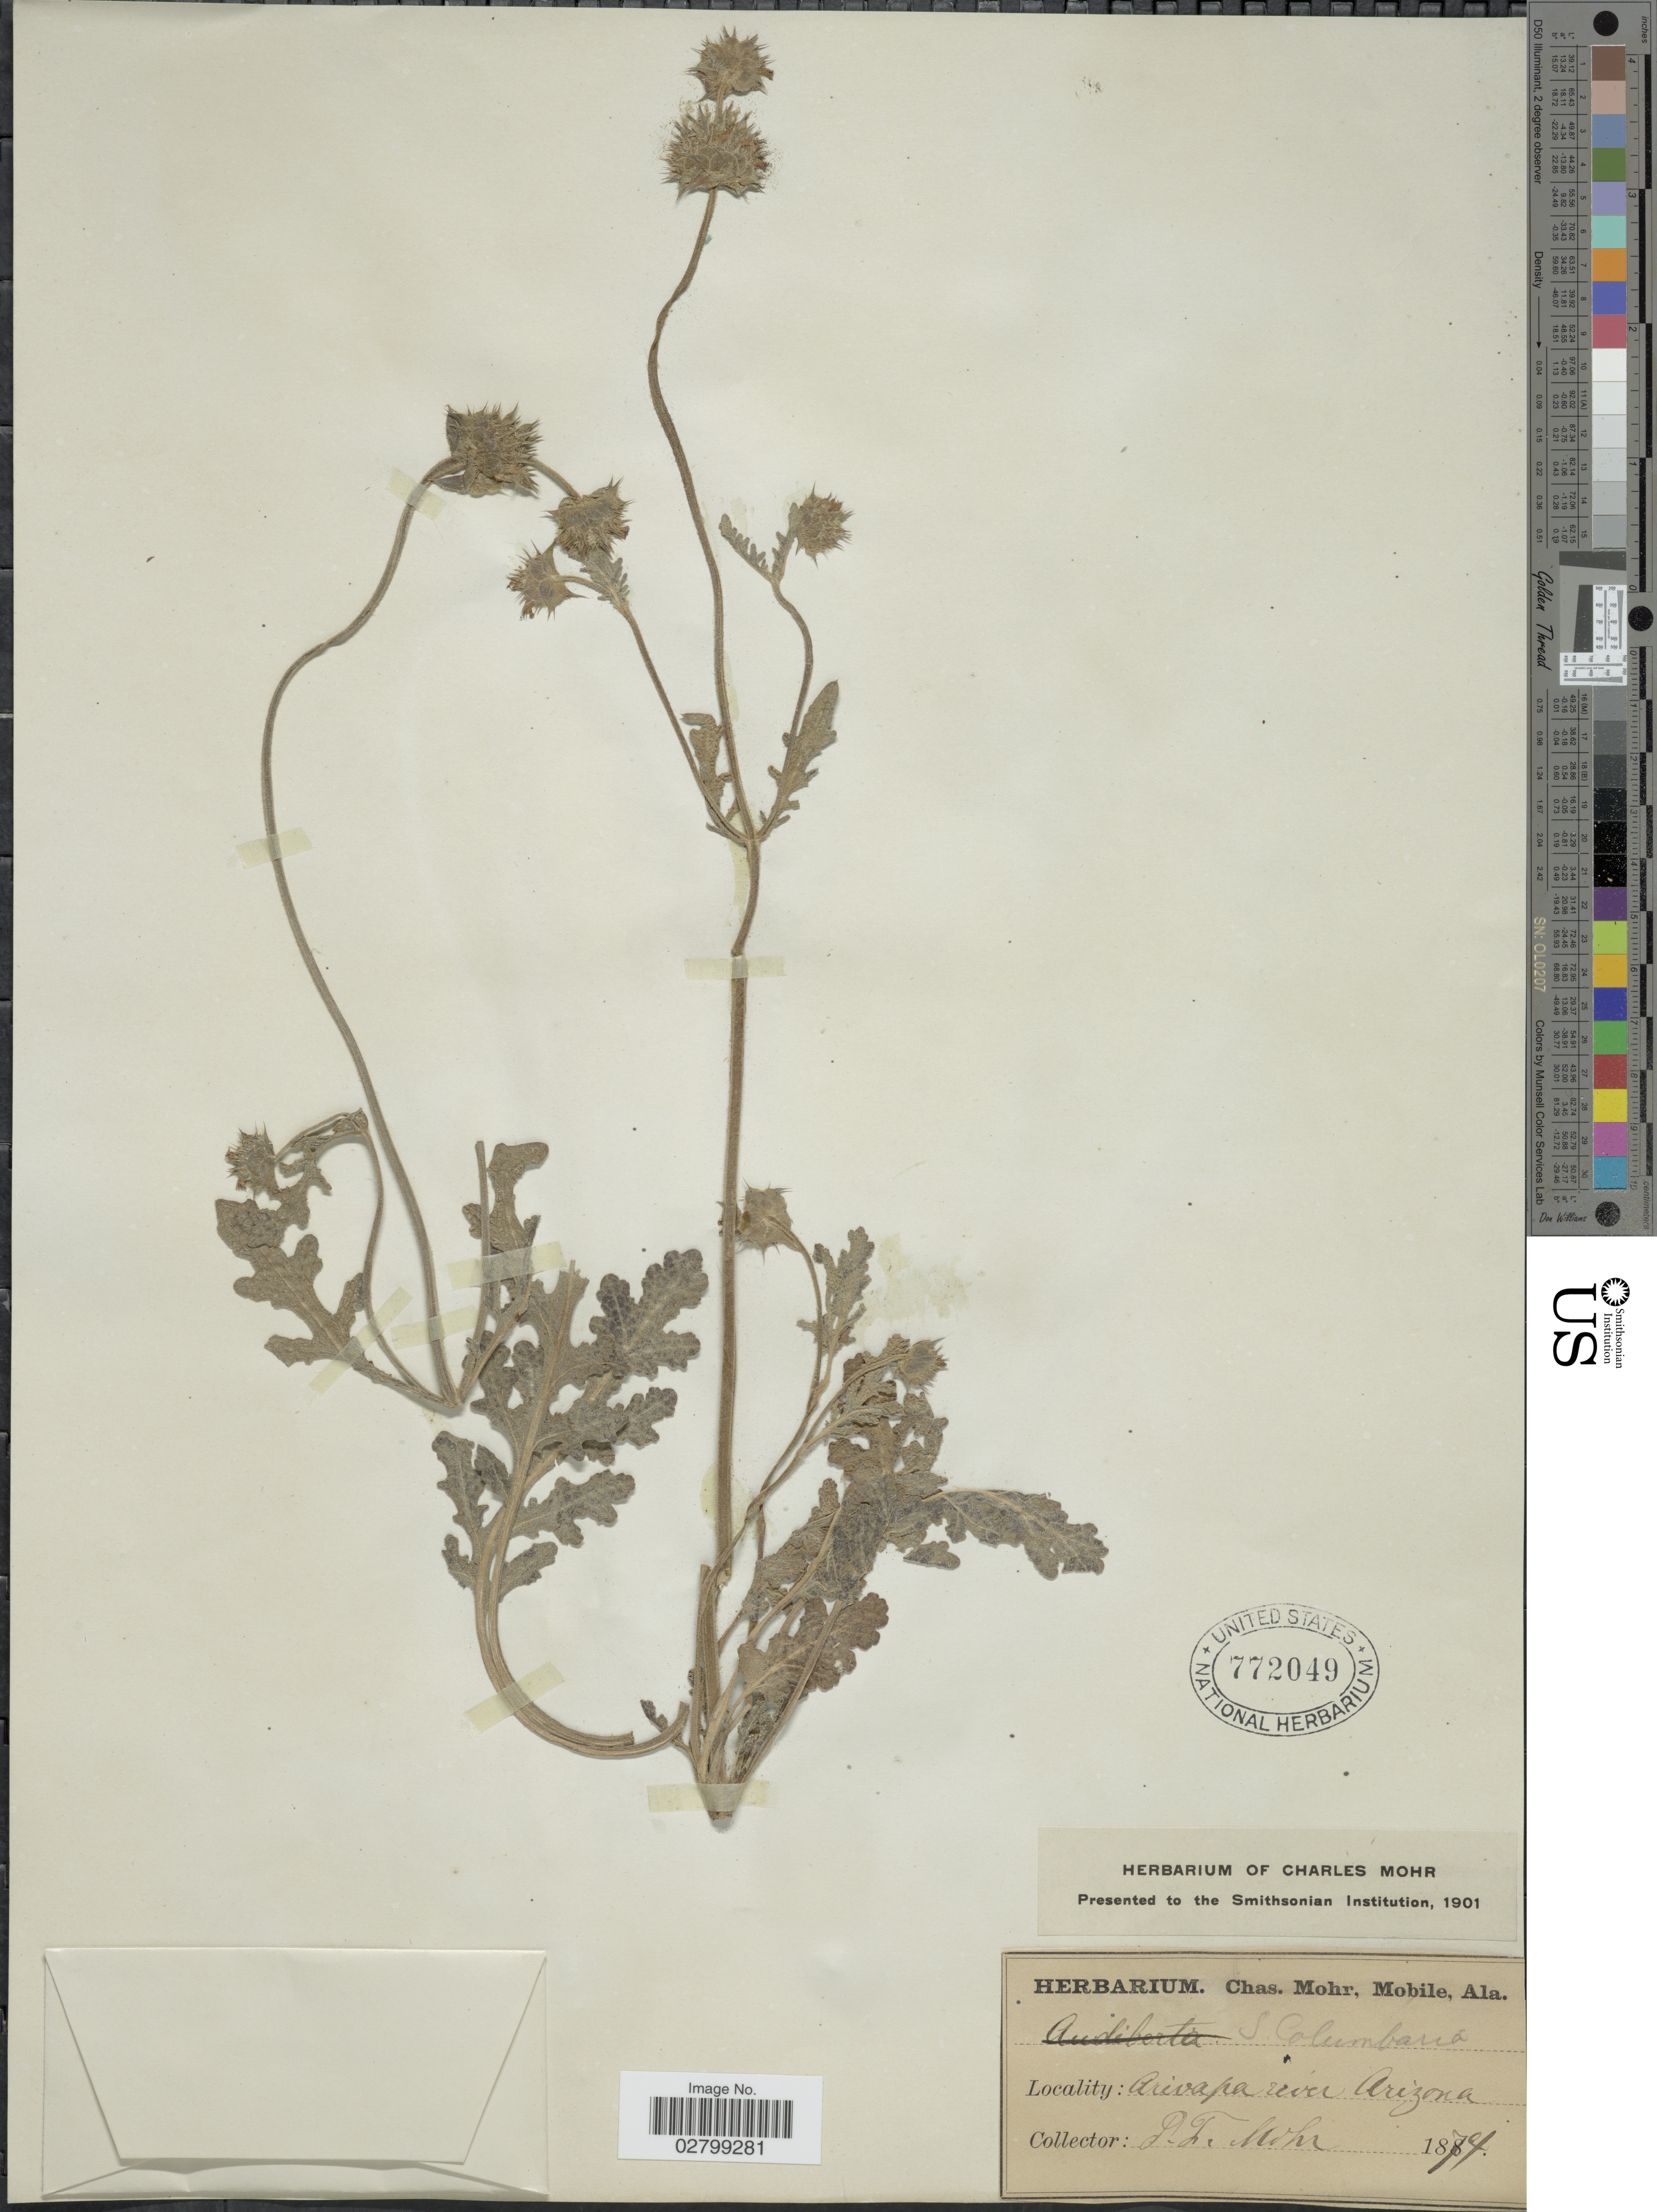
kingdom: Plantae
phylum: Tracheophyta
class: Magnoliopsida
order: Lamiales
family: Lamiaceae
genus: Salvia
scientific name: Salvia columbariae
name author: Benth.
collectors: P. F. Mohr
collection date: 1874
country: United States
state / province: Arizona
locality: Arivapa river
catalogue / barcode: US 772049